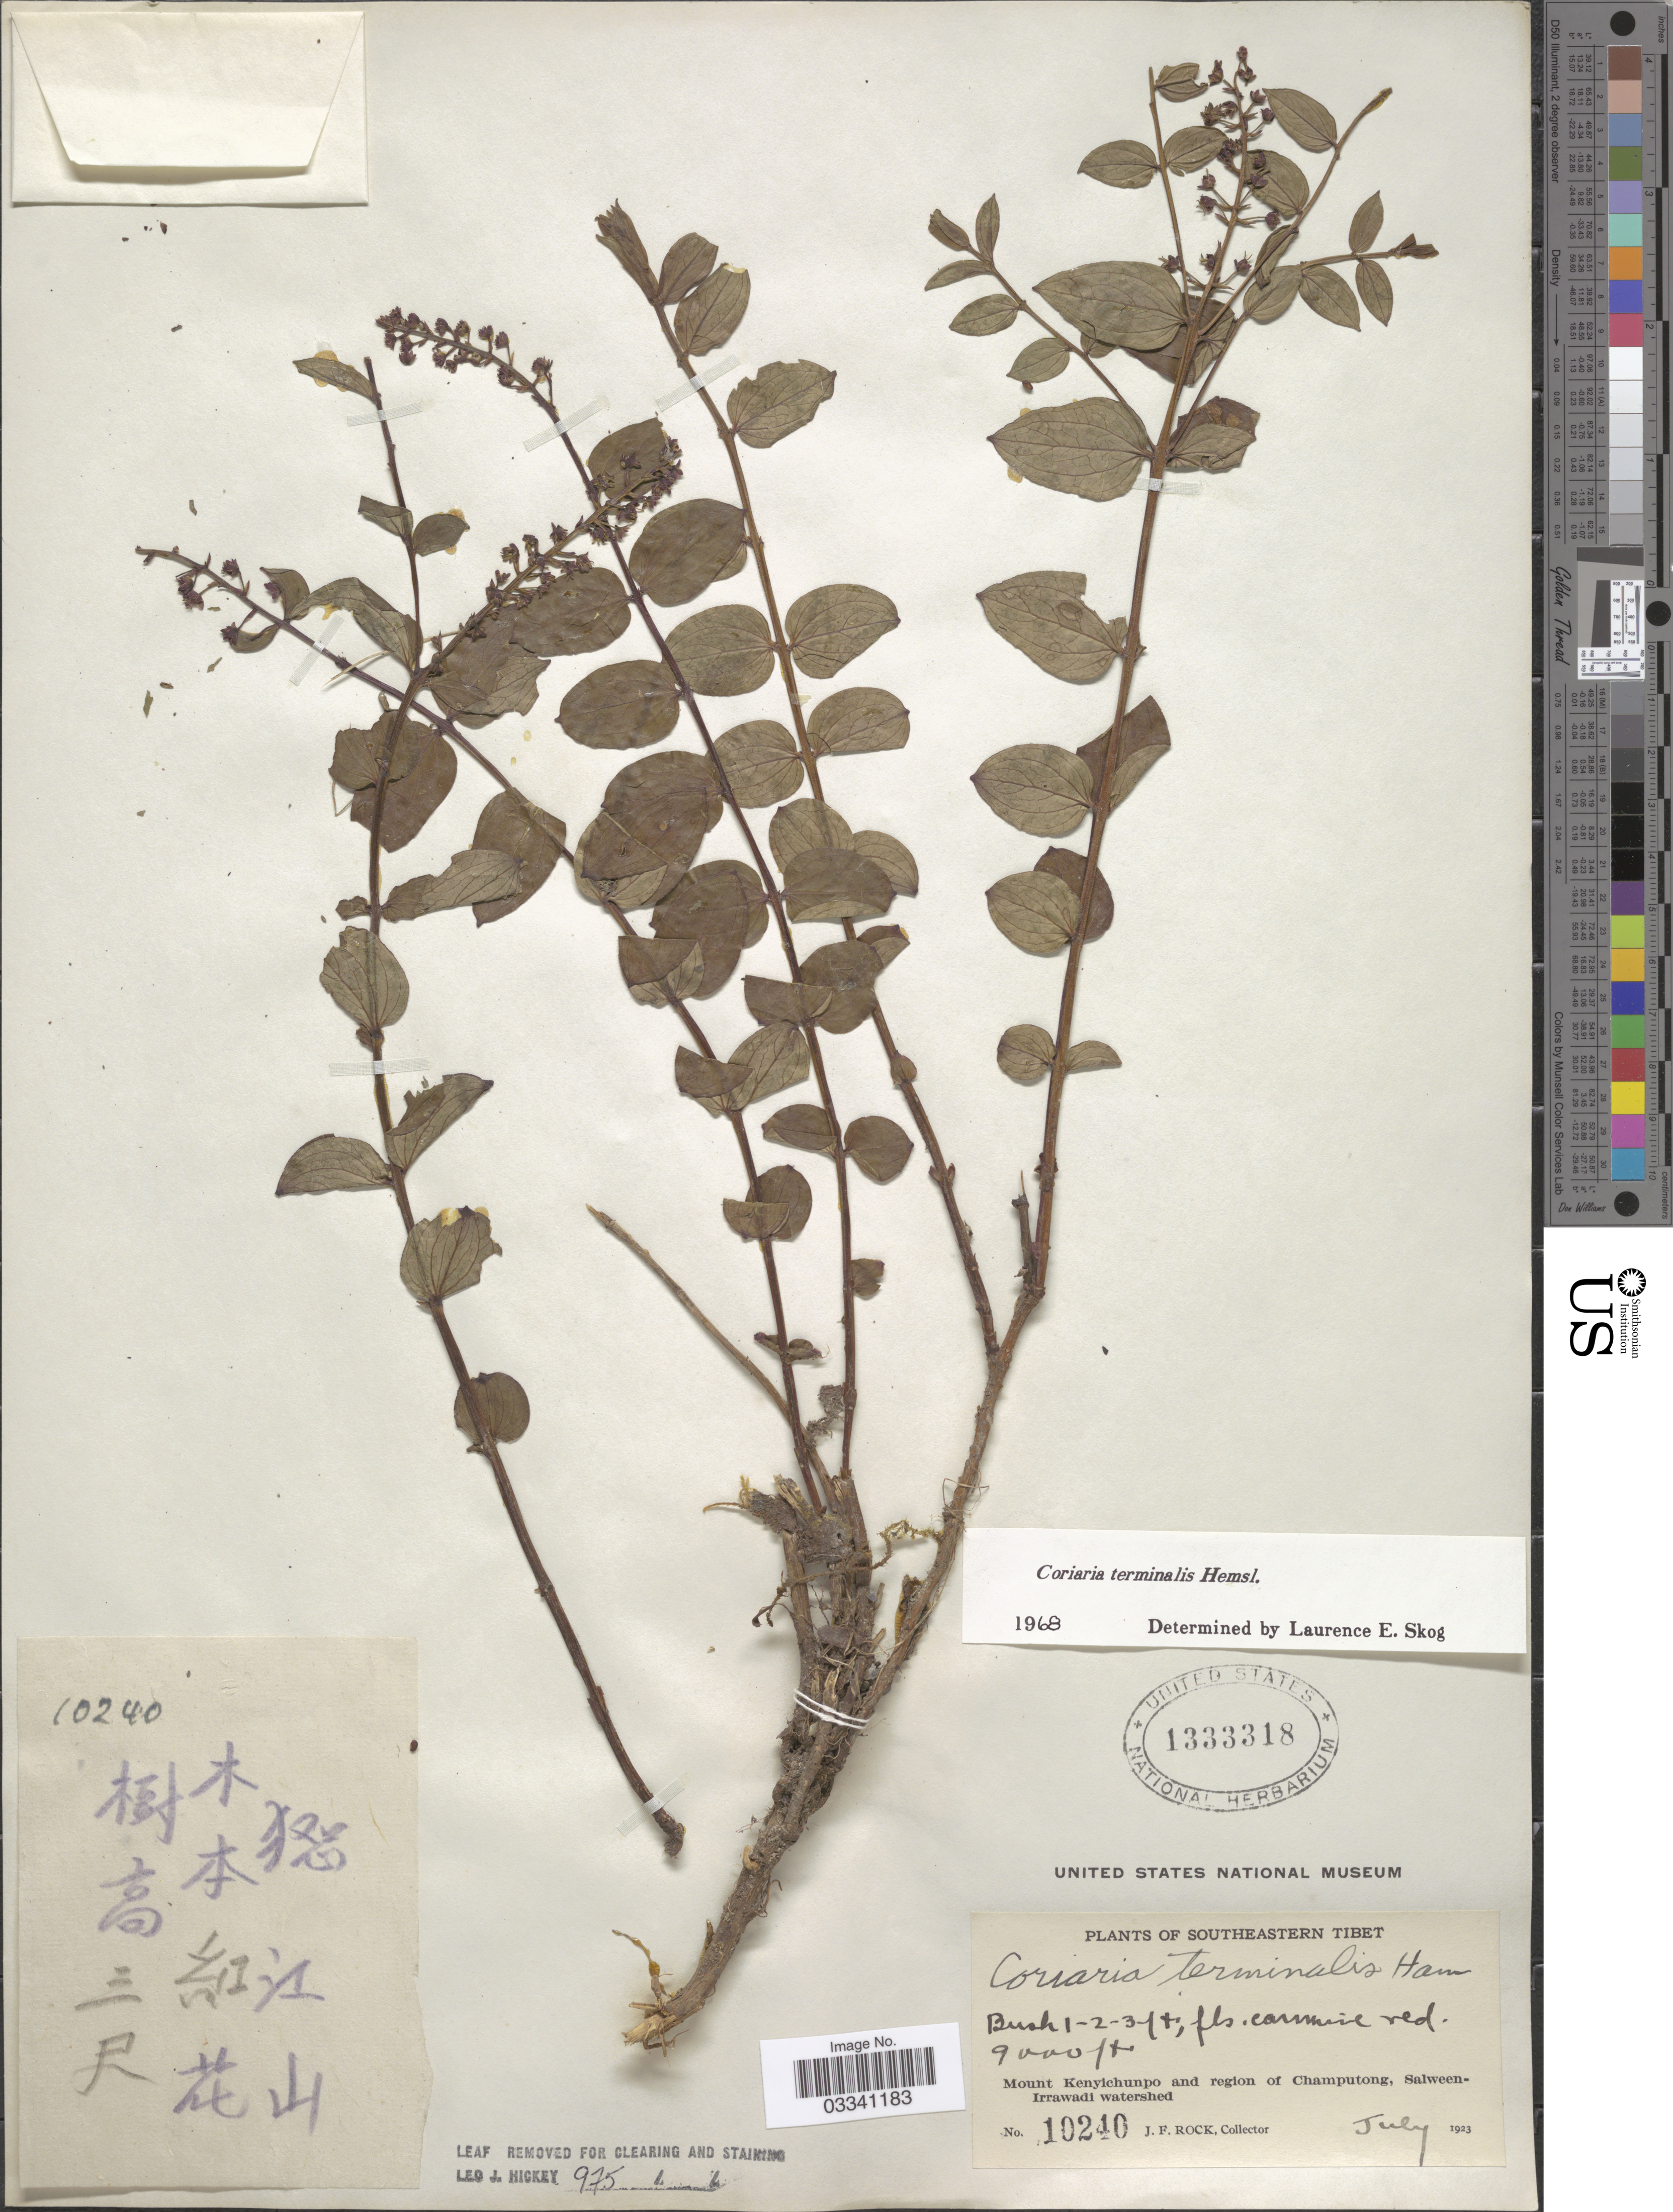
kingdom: Plantae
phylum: Tracheophyta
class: Magnoliopsida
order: Cucurbitales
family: Coriariaceae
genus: Coriaria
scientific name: Coriaria terminalis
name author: Hemsl.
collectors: J. Rock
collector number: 10240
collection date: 1923-07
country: China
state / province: Xizang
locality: Southeastern Tibet. Mount Kenyichunpo and region of Champutong, Salween-Irrawadi watershed.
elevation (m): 2743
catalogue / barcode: US 1333318